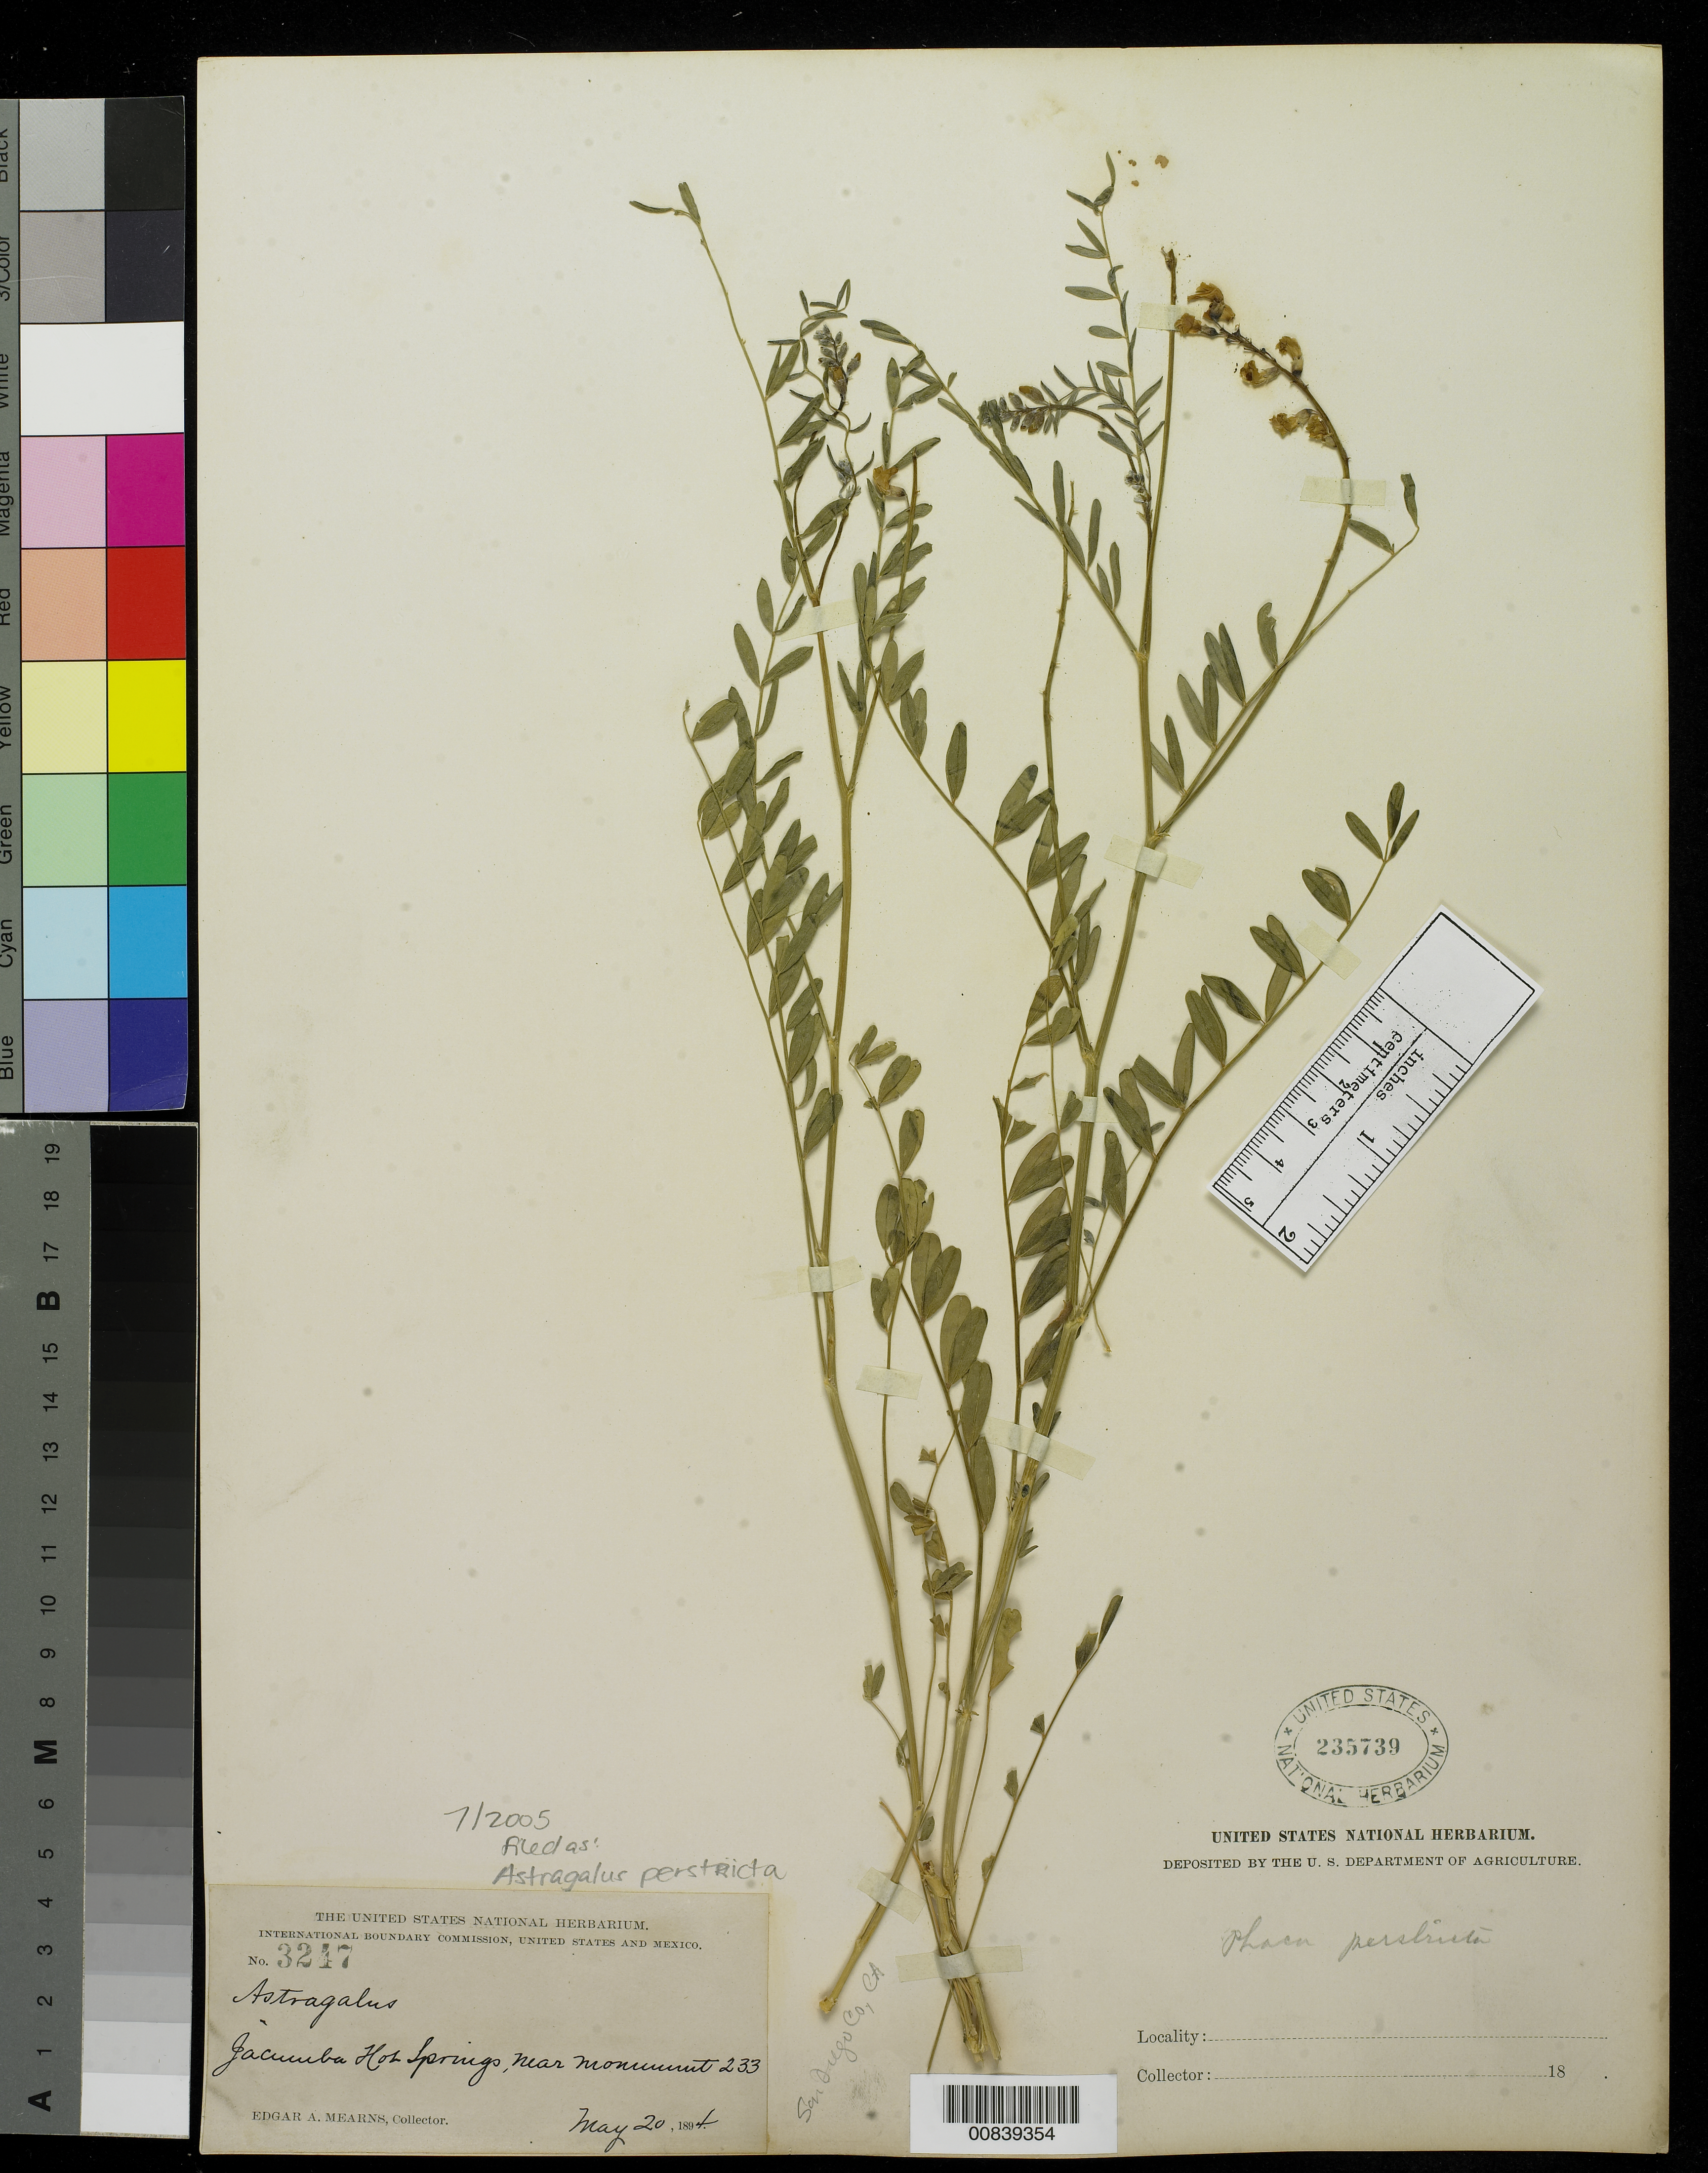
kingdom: Plantae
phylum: Tracheophyta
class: Magnoliopsida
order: Fabales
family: Fabaceae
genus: Astragalus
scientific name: Astragalus douglasii var. perstrictus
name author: (Torr.) A. Gray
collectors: E. A. Mearns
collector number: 3247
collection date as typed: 20 May 1894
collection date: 1894-05-20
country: United States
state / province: California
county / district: San Diego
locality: Jacumba Hot Springs, near monument no. 233.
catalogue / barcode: US 235739